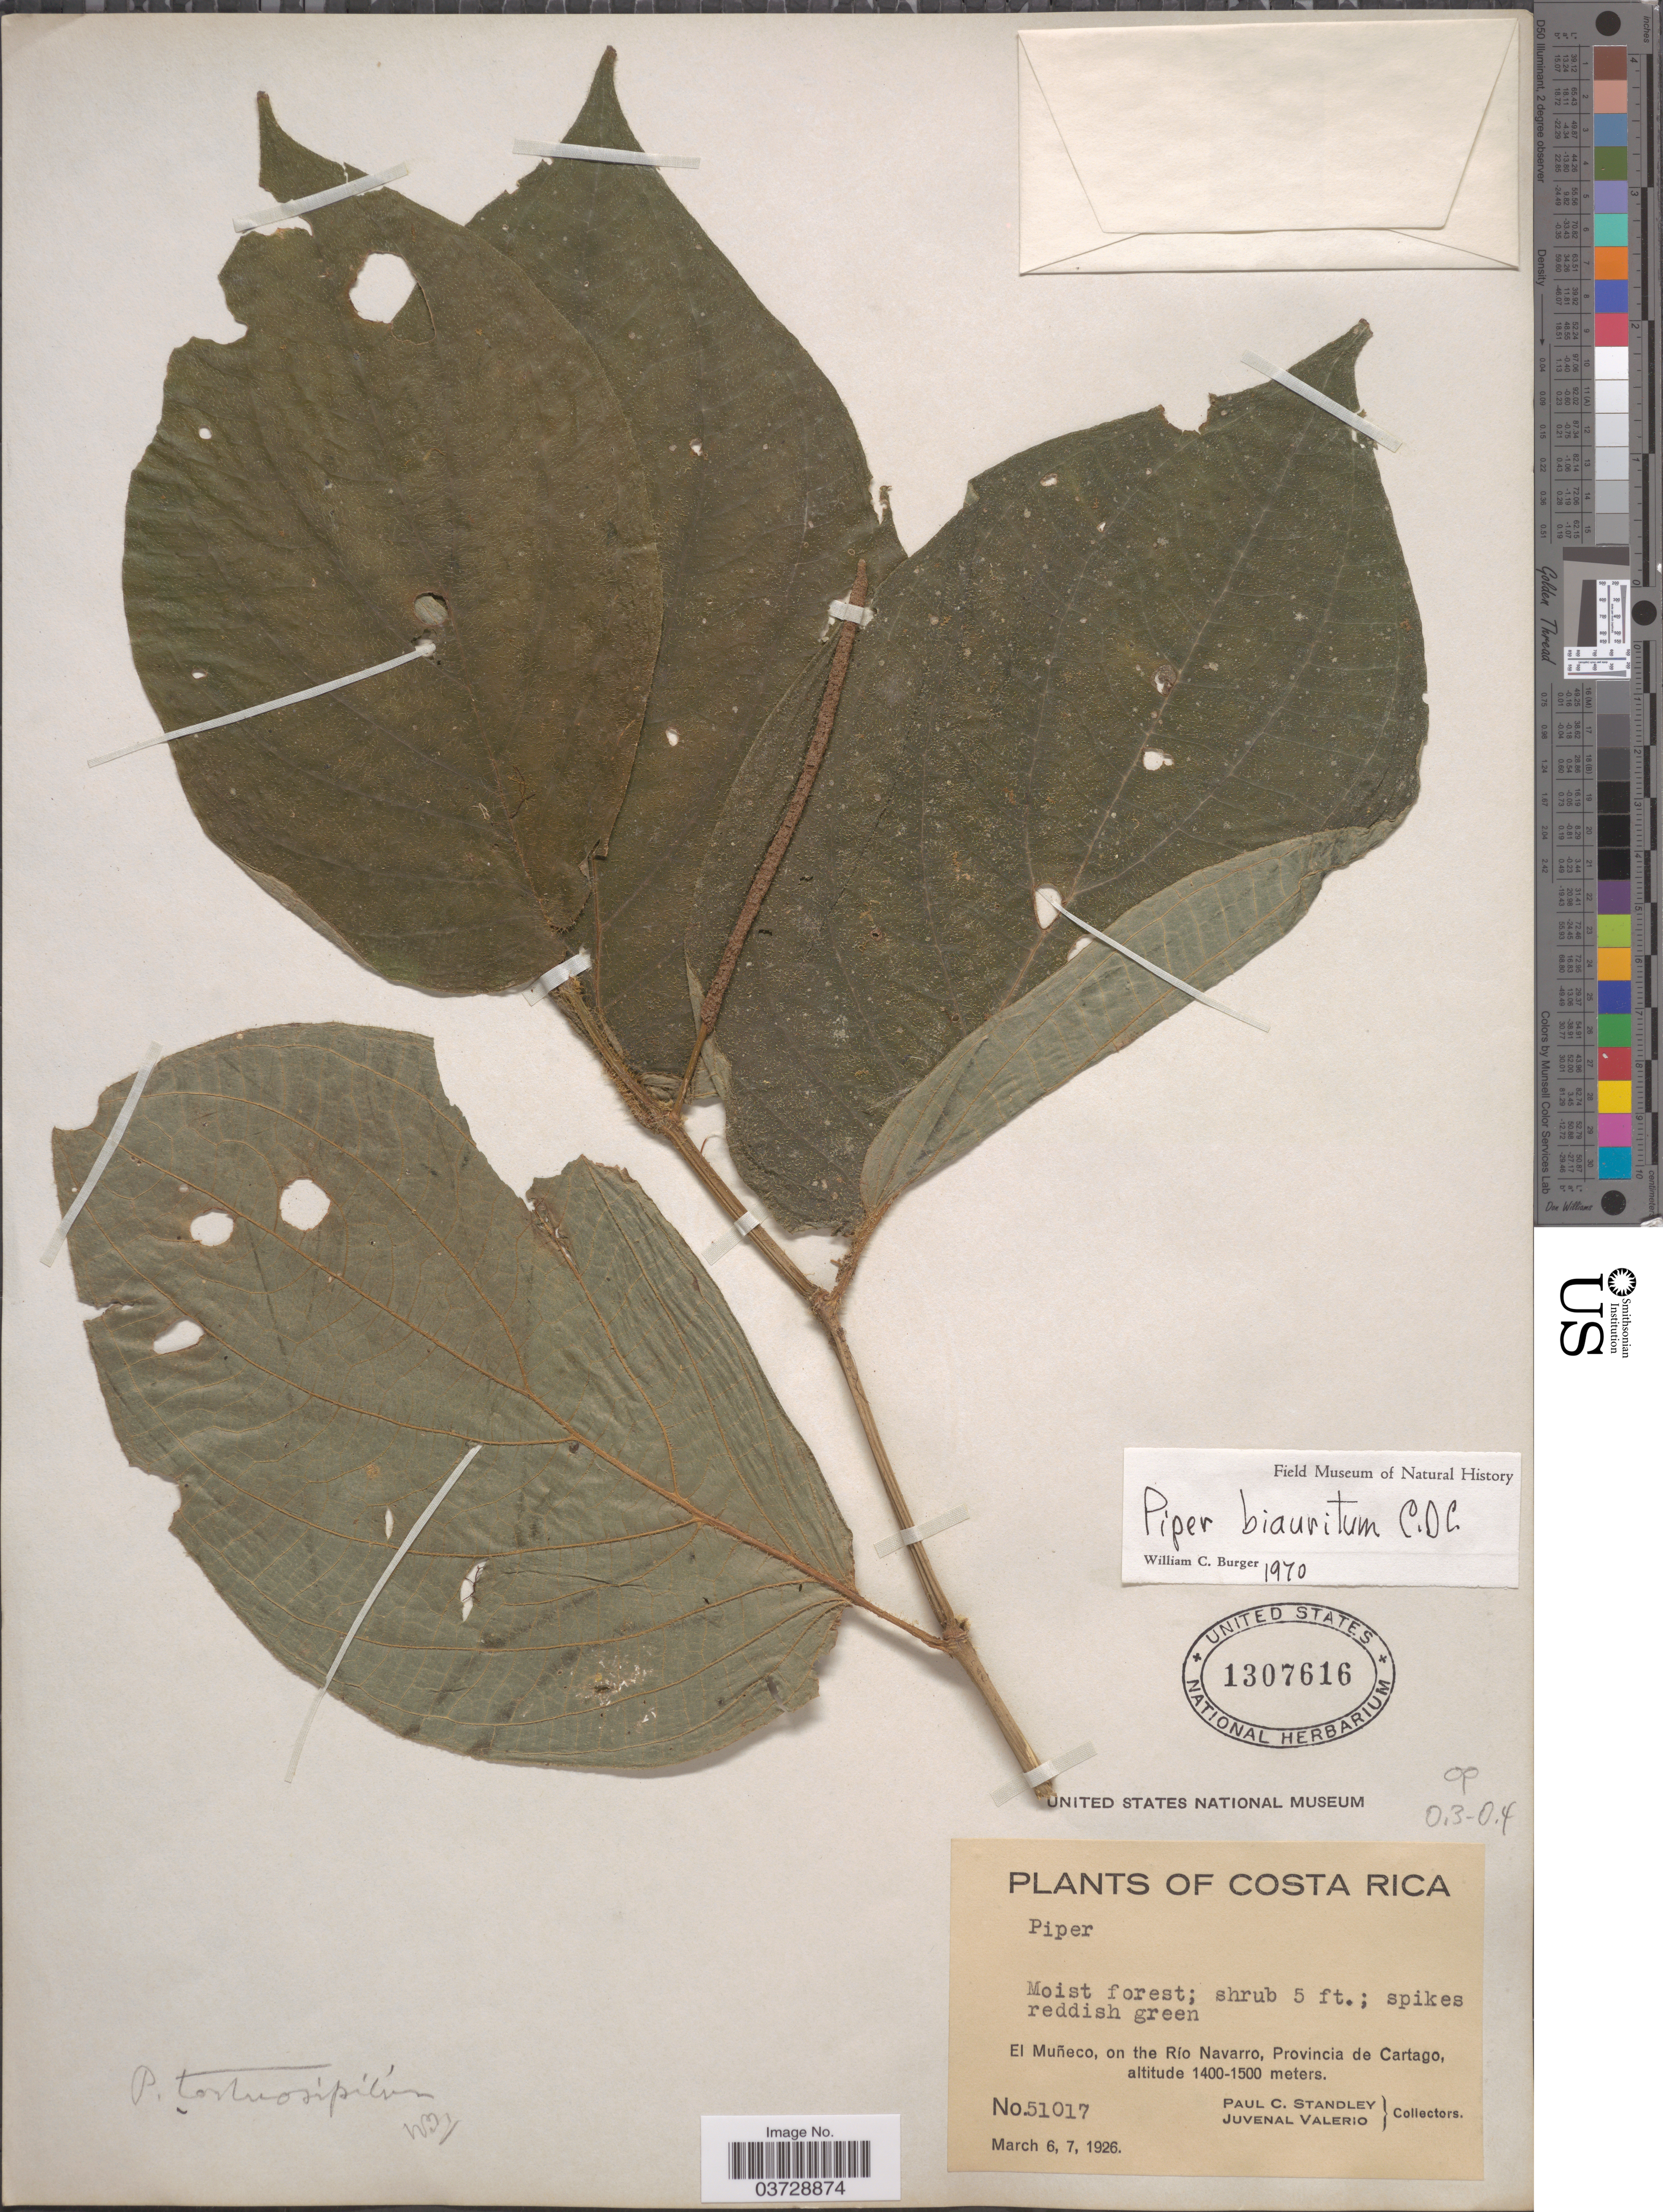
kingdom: Plantae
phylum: Tracheophyta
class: Magnoliopsida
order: Piperales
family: Piperaceae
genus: Piper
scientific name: Piper biauritum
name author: C. DC. in Pittier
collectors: P. C. Standley & J. Valerio R.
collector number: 51017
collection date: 1926-03-06/1926-03-07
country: Costa Rica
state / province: Cartago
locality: El Muñeco, on the Río Navarro.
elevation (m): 1400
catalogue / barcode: US 13074616